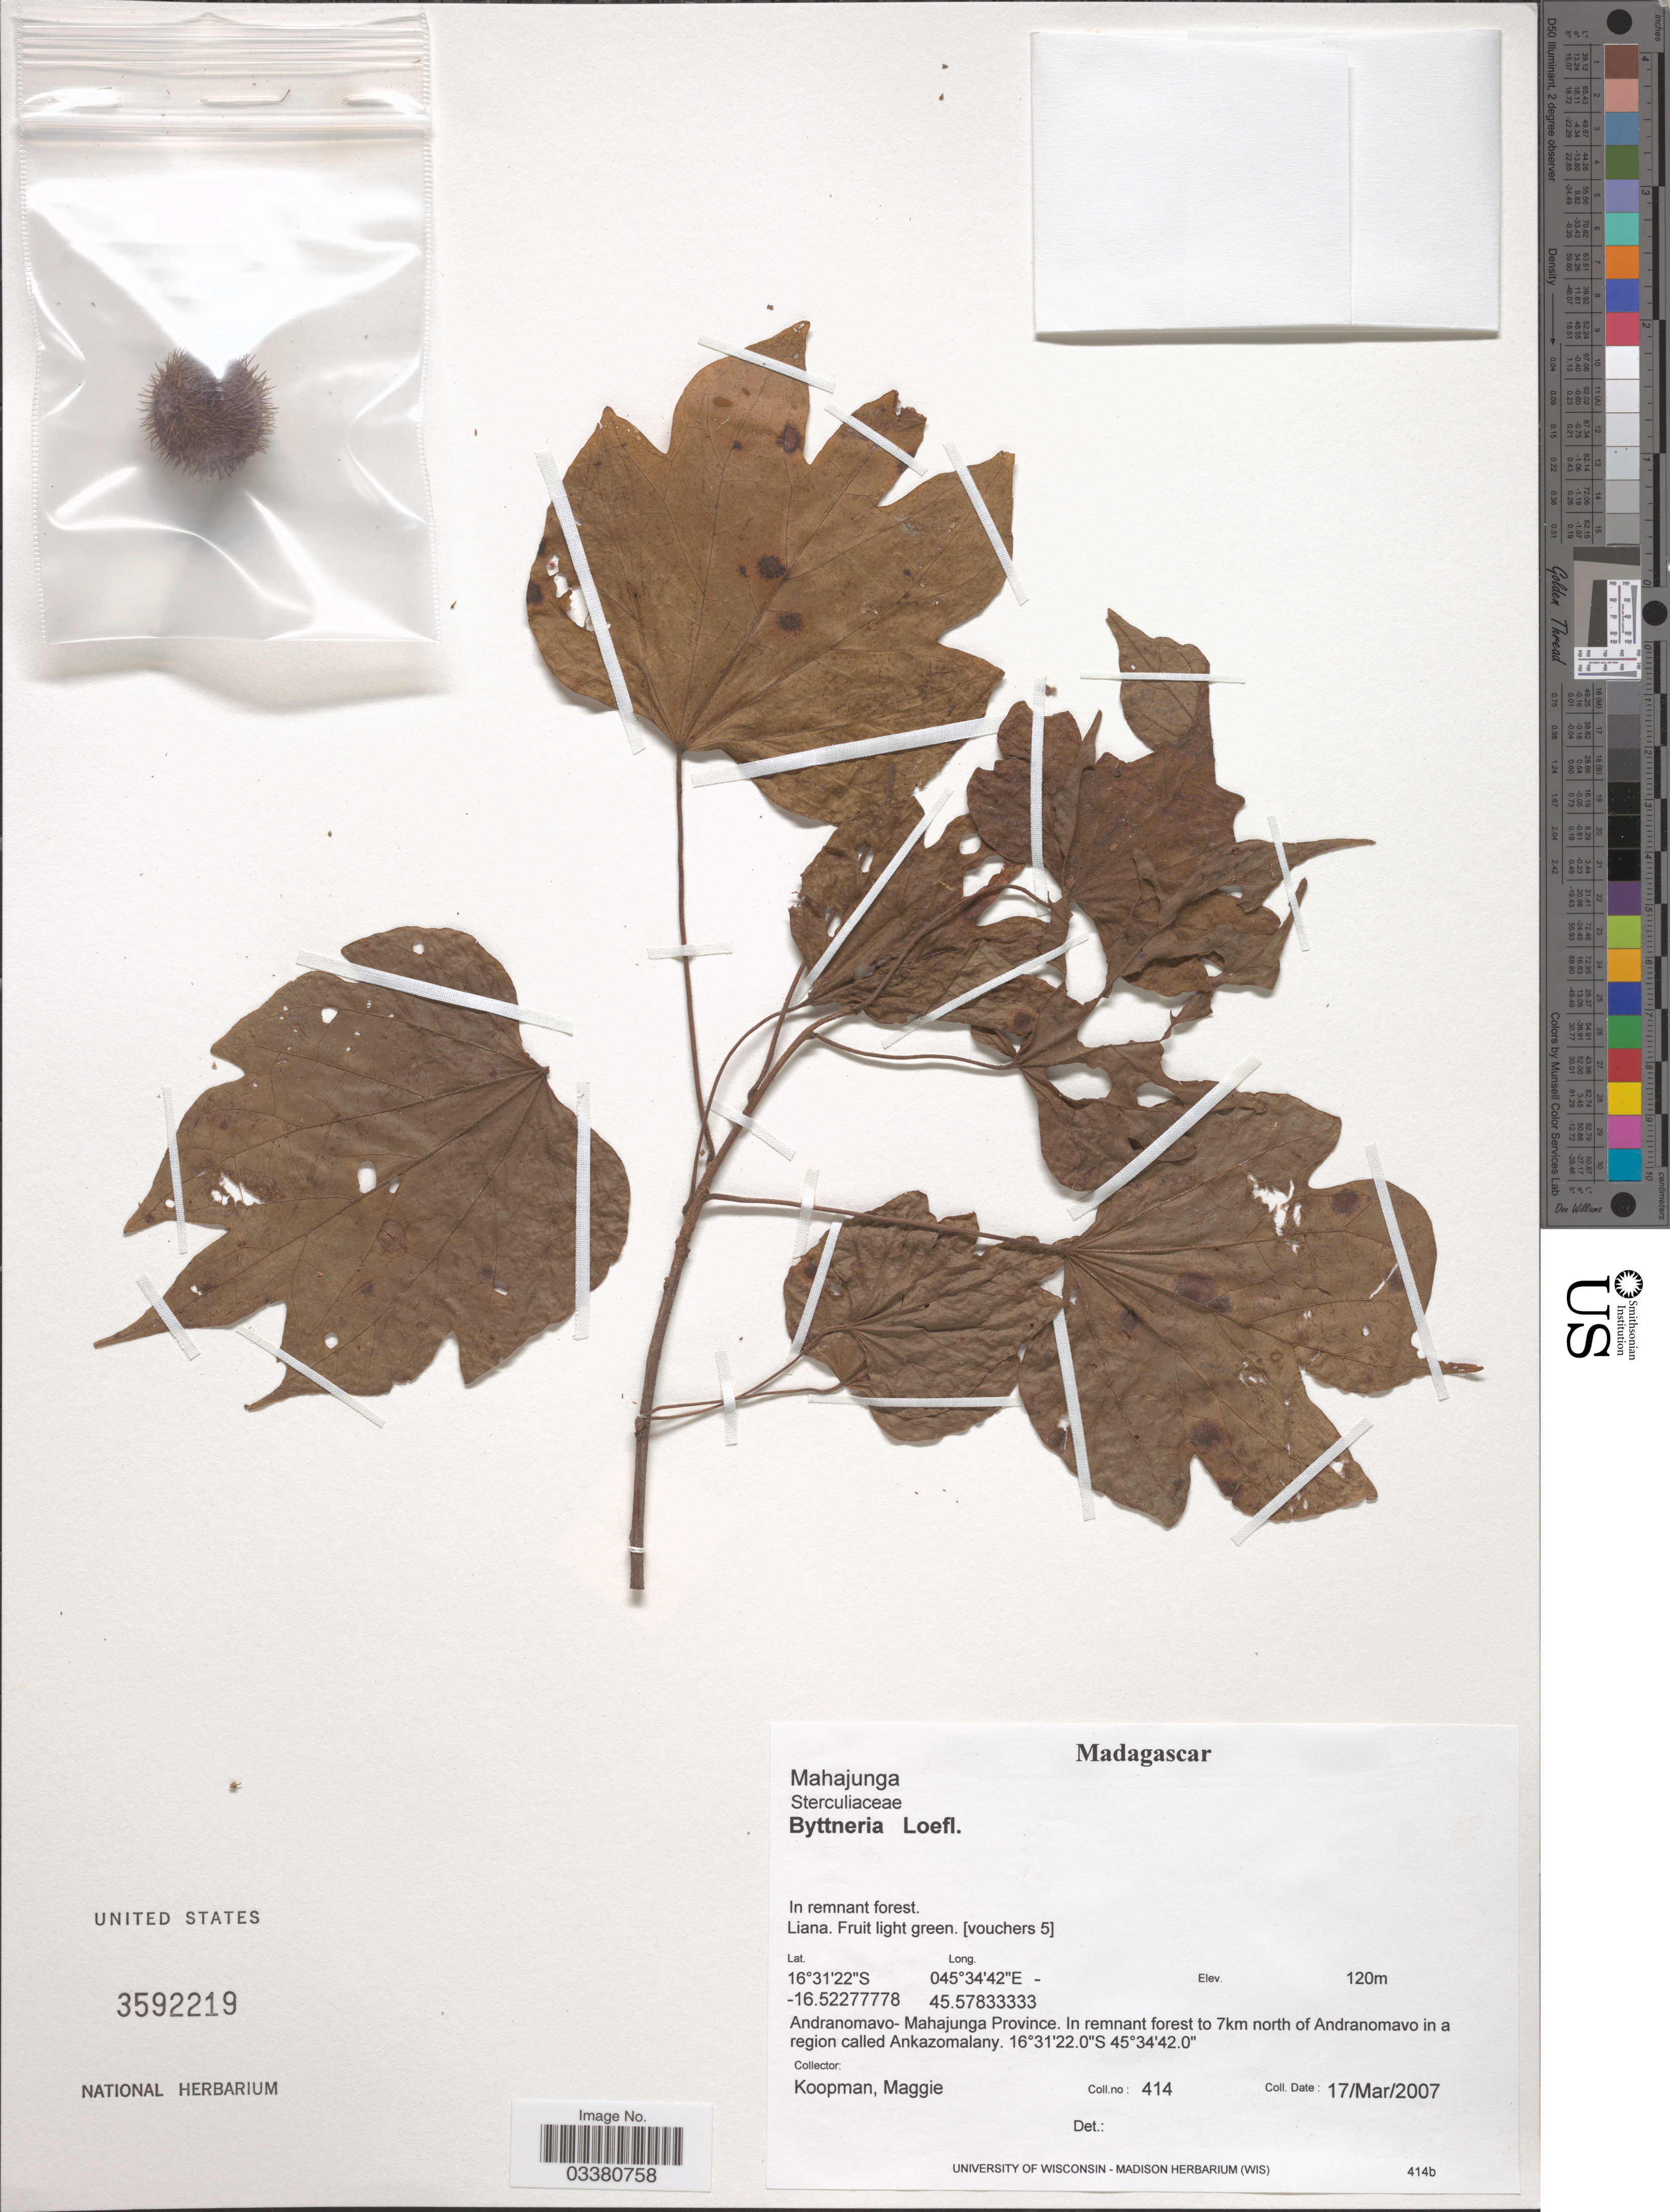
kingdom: Plantae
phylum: Tracheophyta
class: Magnoliopsida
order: Malvales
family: Malvaceae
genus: Byttneria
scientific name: Byttneria sp.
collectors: M. M. Koopman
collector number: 414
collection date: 2007-03-17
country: Madagascar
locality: Andranomavo-Mahajunga Province. In remnant forest to 7km north of Andranomavo in a region called Ankazomalany.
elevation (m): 120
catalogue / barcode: US 3592219